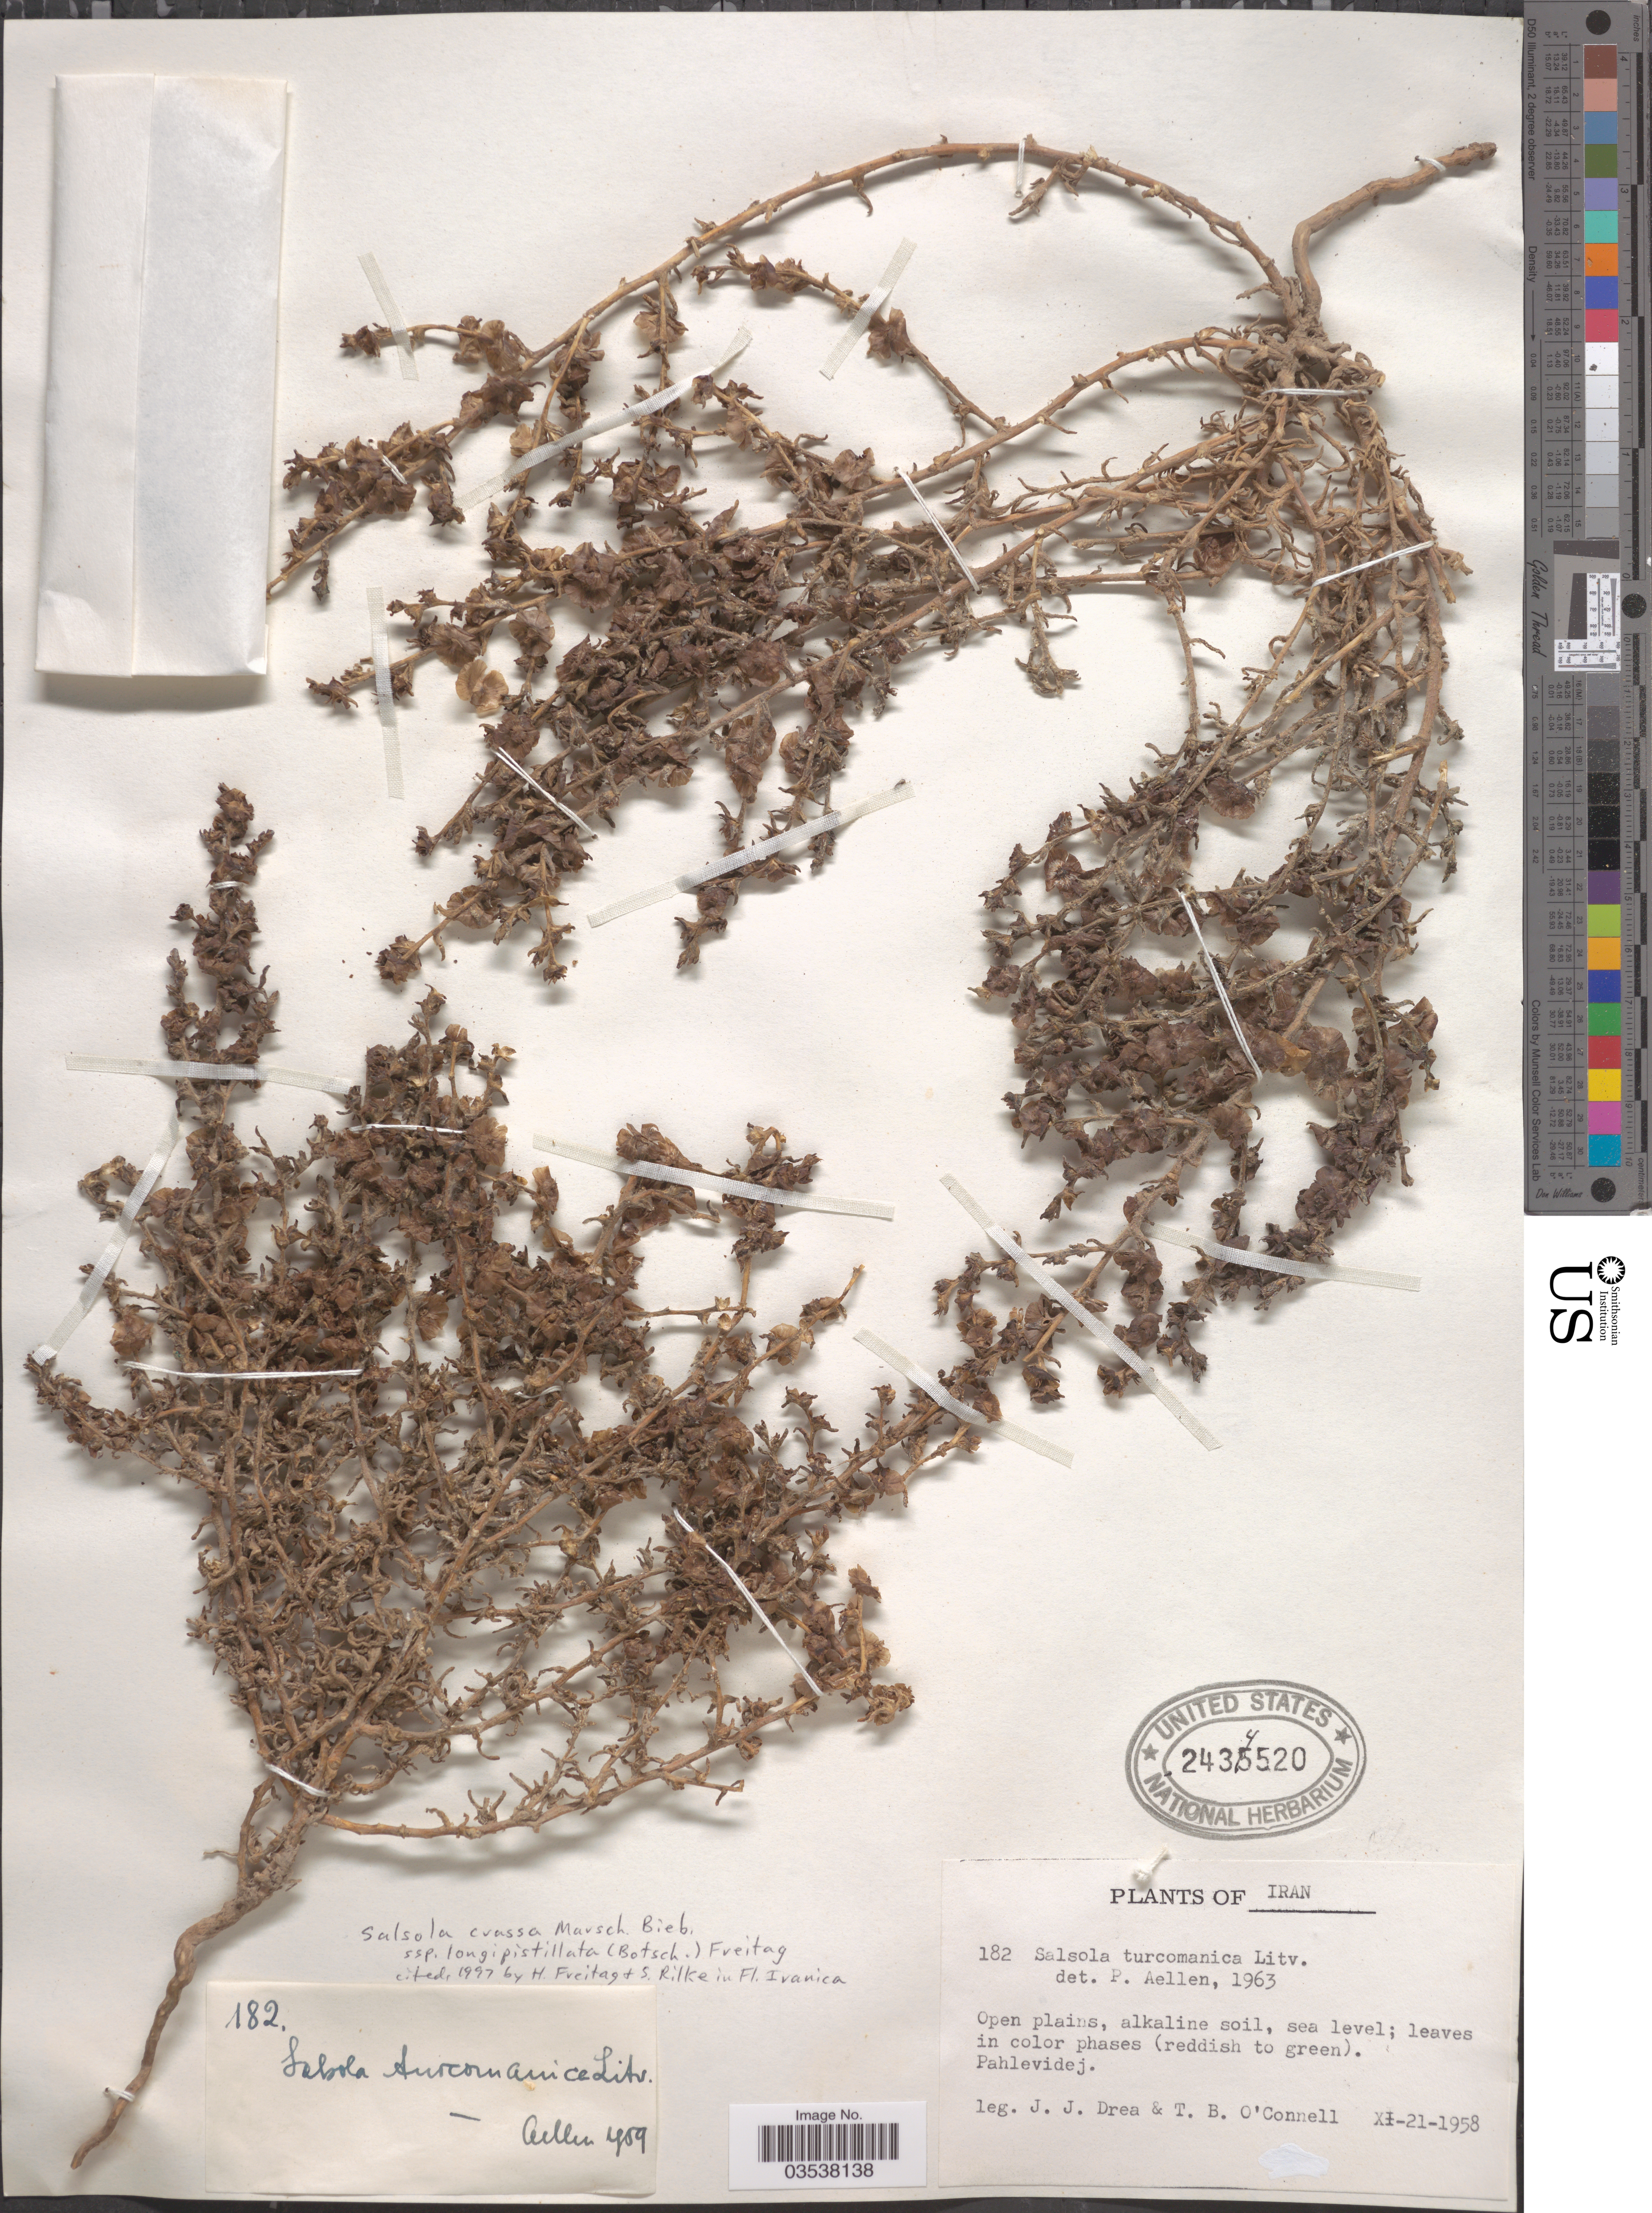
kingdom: Plantae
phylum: Tracheophyta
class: Magnoliopsida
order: Caryophyllales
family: Amaranthaceae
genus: Climacoptera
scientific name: Climacoptera longipistillata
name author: Botsch.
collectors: J. Drea & T. O'connell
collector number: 182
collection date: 1958-11-21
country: Iran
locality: Pahlevidej.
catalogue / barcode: US 2434520